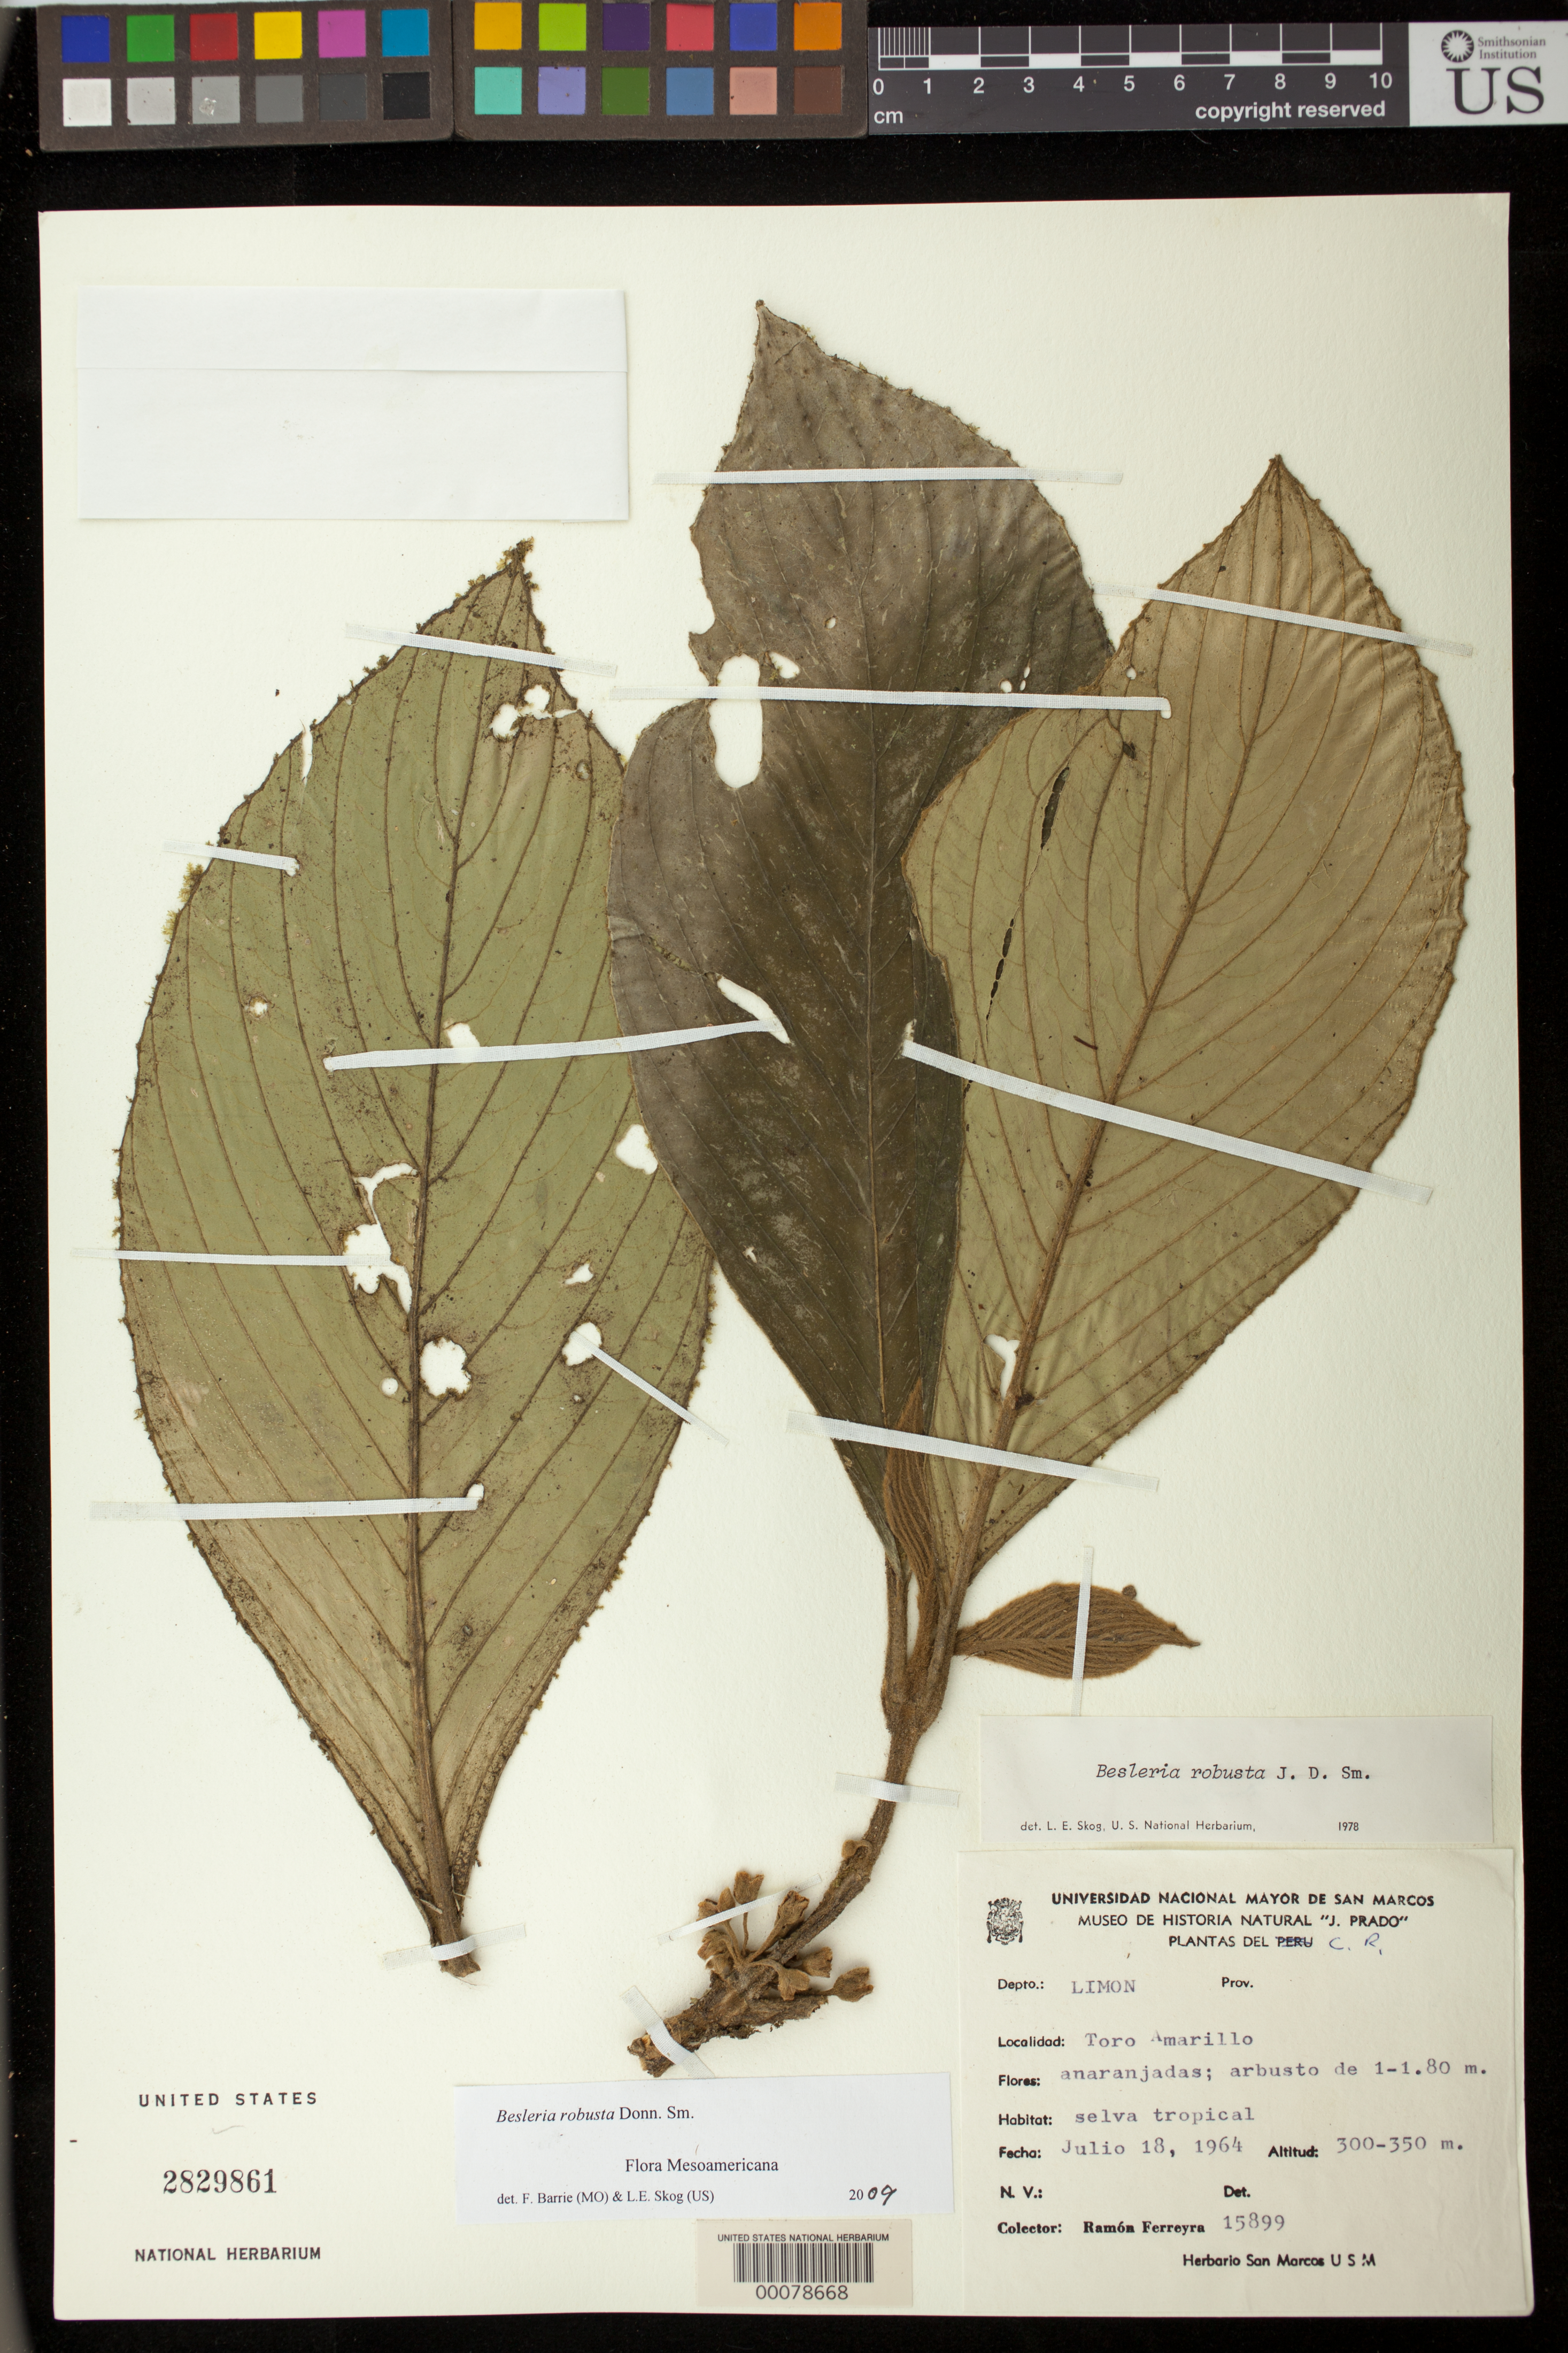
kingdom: Plantae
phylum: Tracheophyta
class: Magnoliopsida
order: Lamiales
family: Gesneriaceae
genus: Besleria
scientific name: Besleria robusta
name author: Donn. Sm.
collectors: R. A. Ferreyra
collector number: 15899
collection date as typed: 18 Jul 1964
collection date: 1964-07-18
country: Costa Rica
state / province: Limón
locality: Toro Amarillo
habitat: Tropical forest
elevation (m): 300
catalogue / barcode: US 2829861